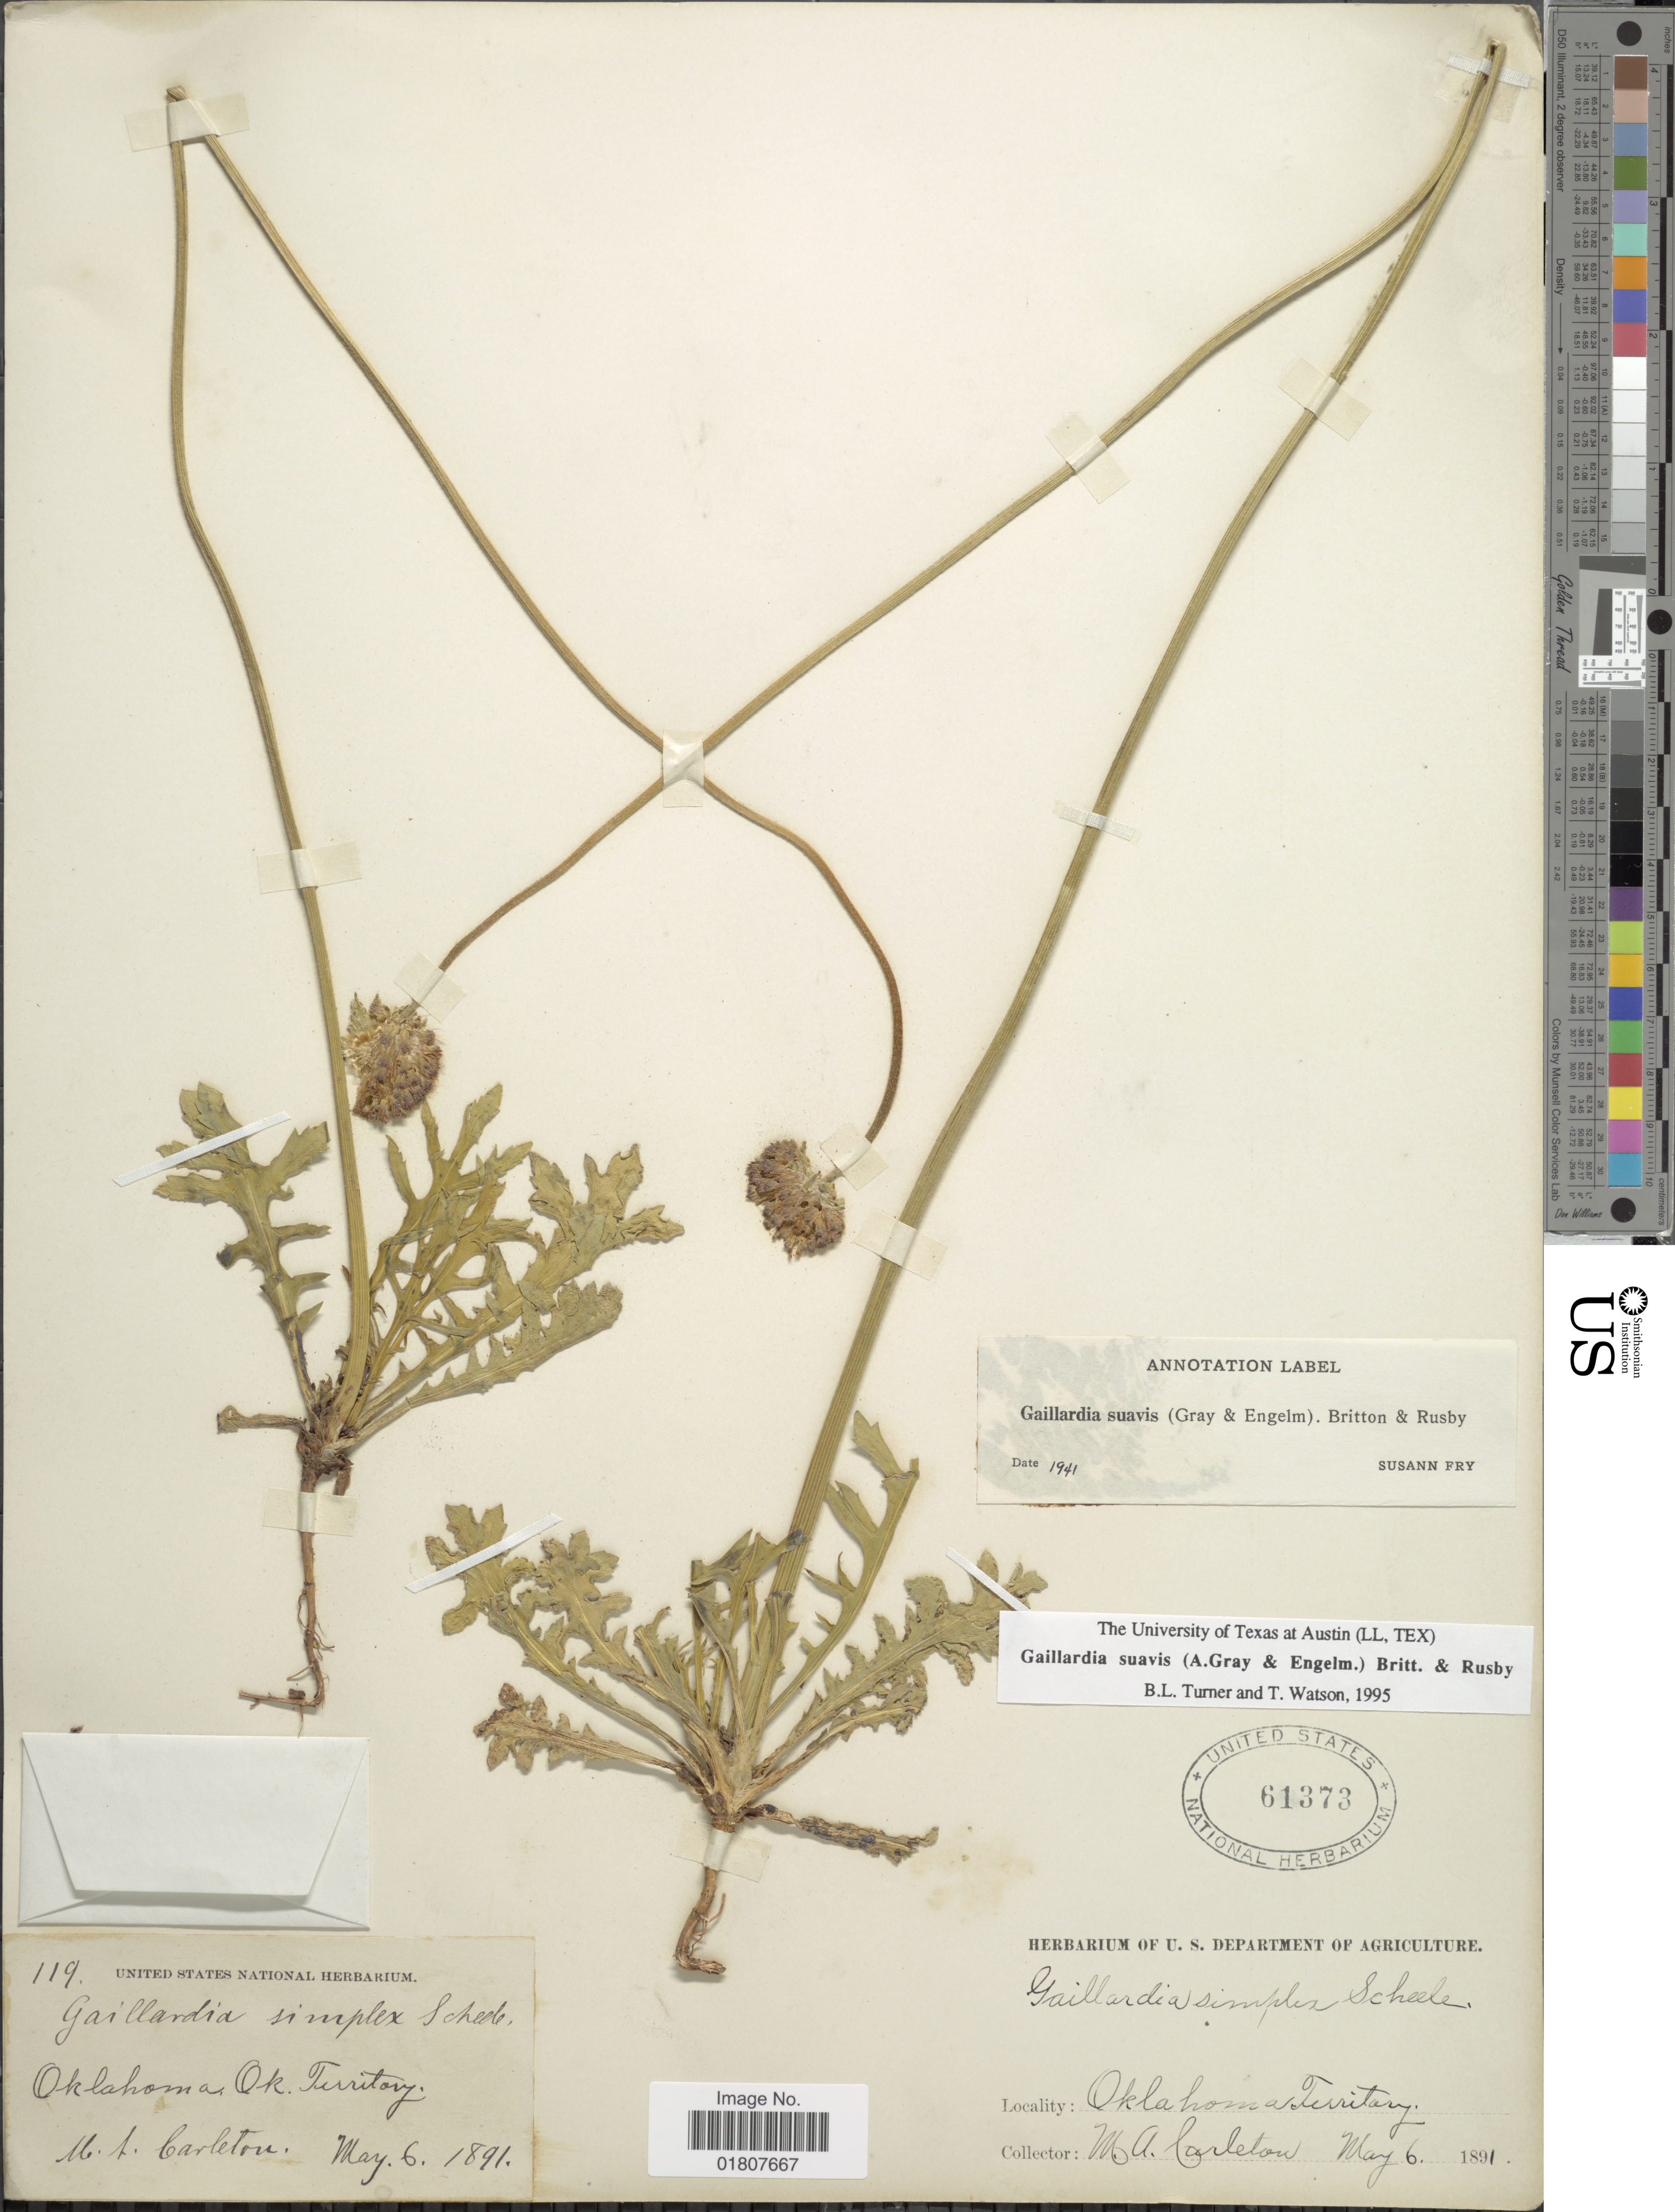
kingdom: Plantae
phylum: Tracheophyta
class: Magnoliopsida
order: Asterales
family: Asteraceae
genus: Gaillardia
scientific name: Gaillardia suavis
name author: (A. Gray & Engelm.) Britton & Rusby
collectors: M. A. Carleton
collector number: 119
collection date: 1891-05-06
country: United States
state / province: Oklahoma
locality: Oklahoma. Ok. Territory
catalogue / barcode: US 61373